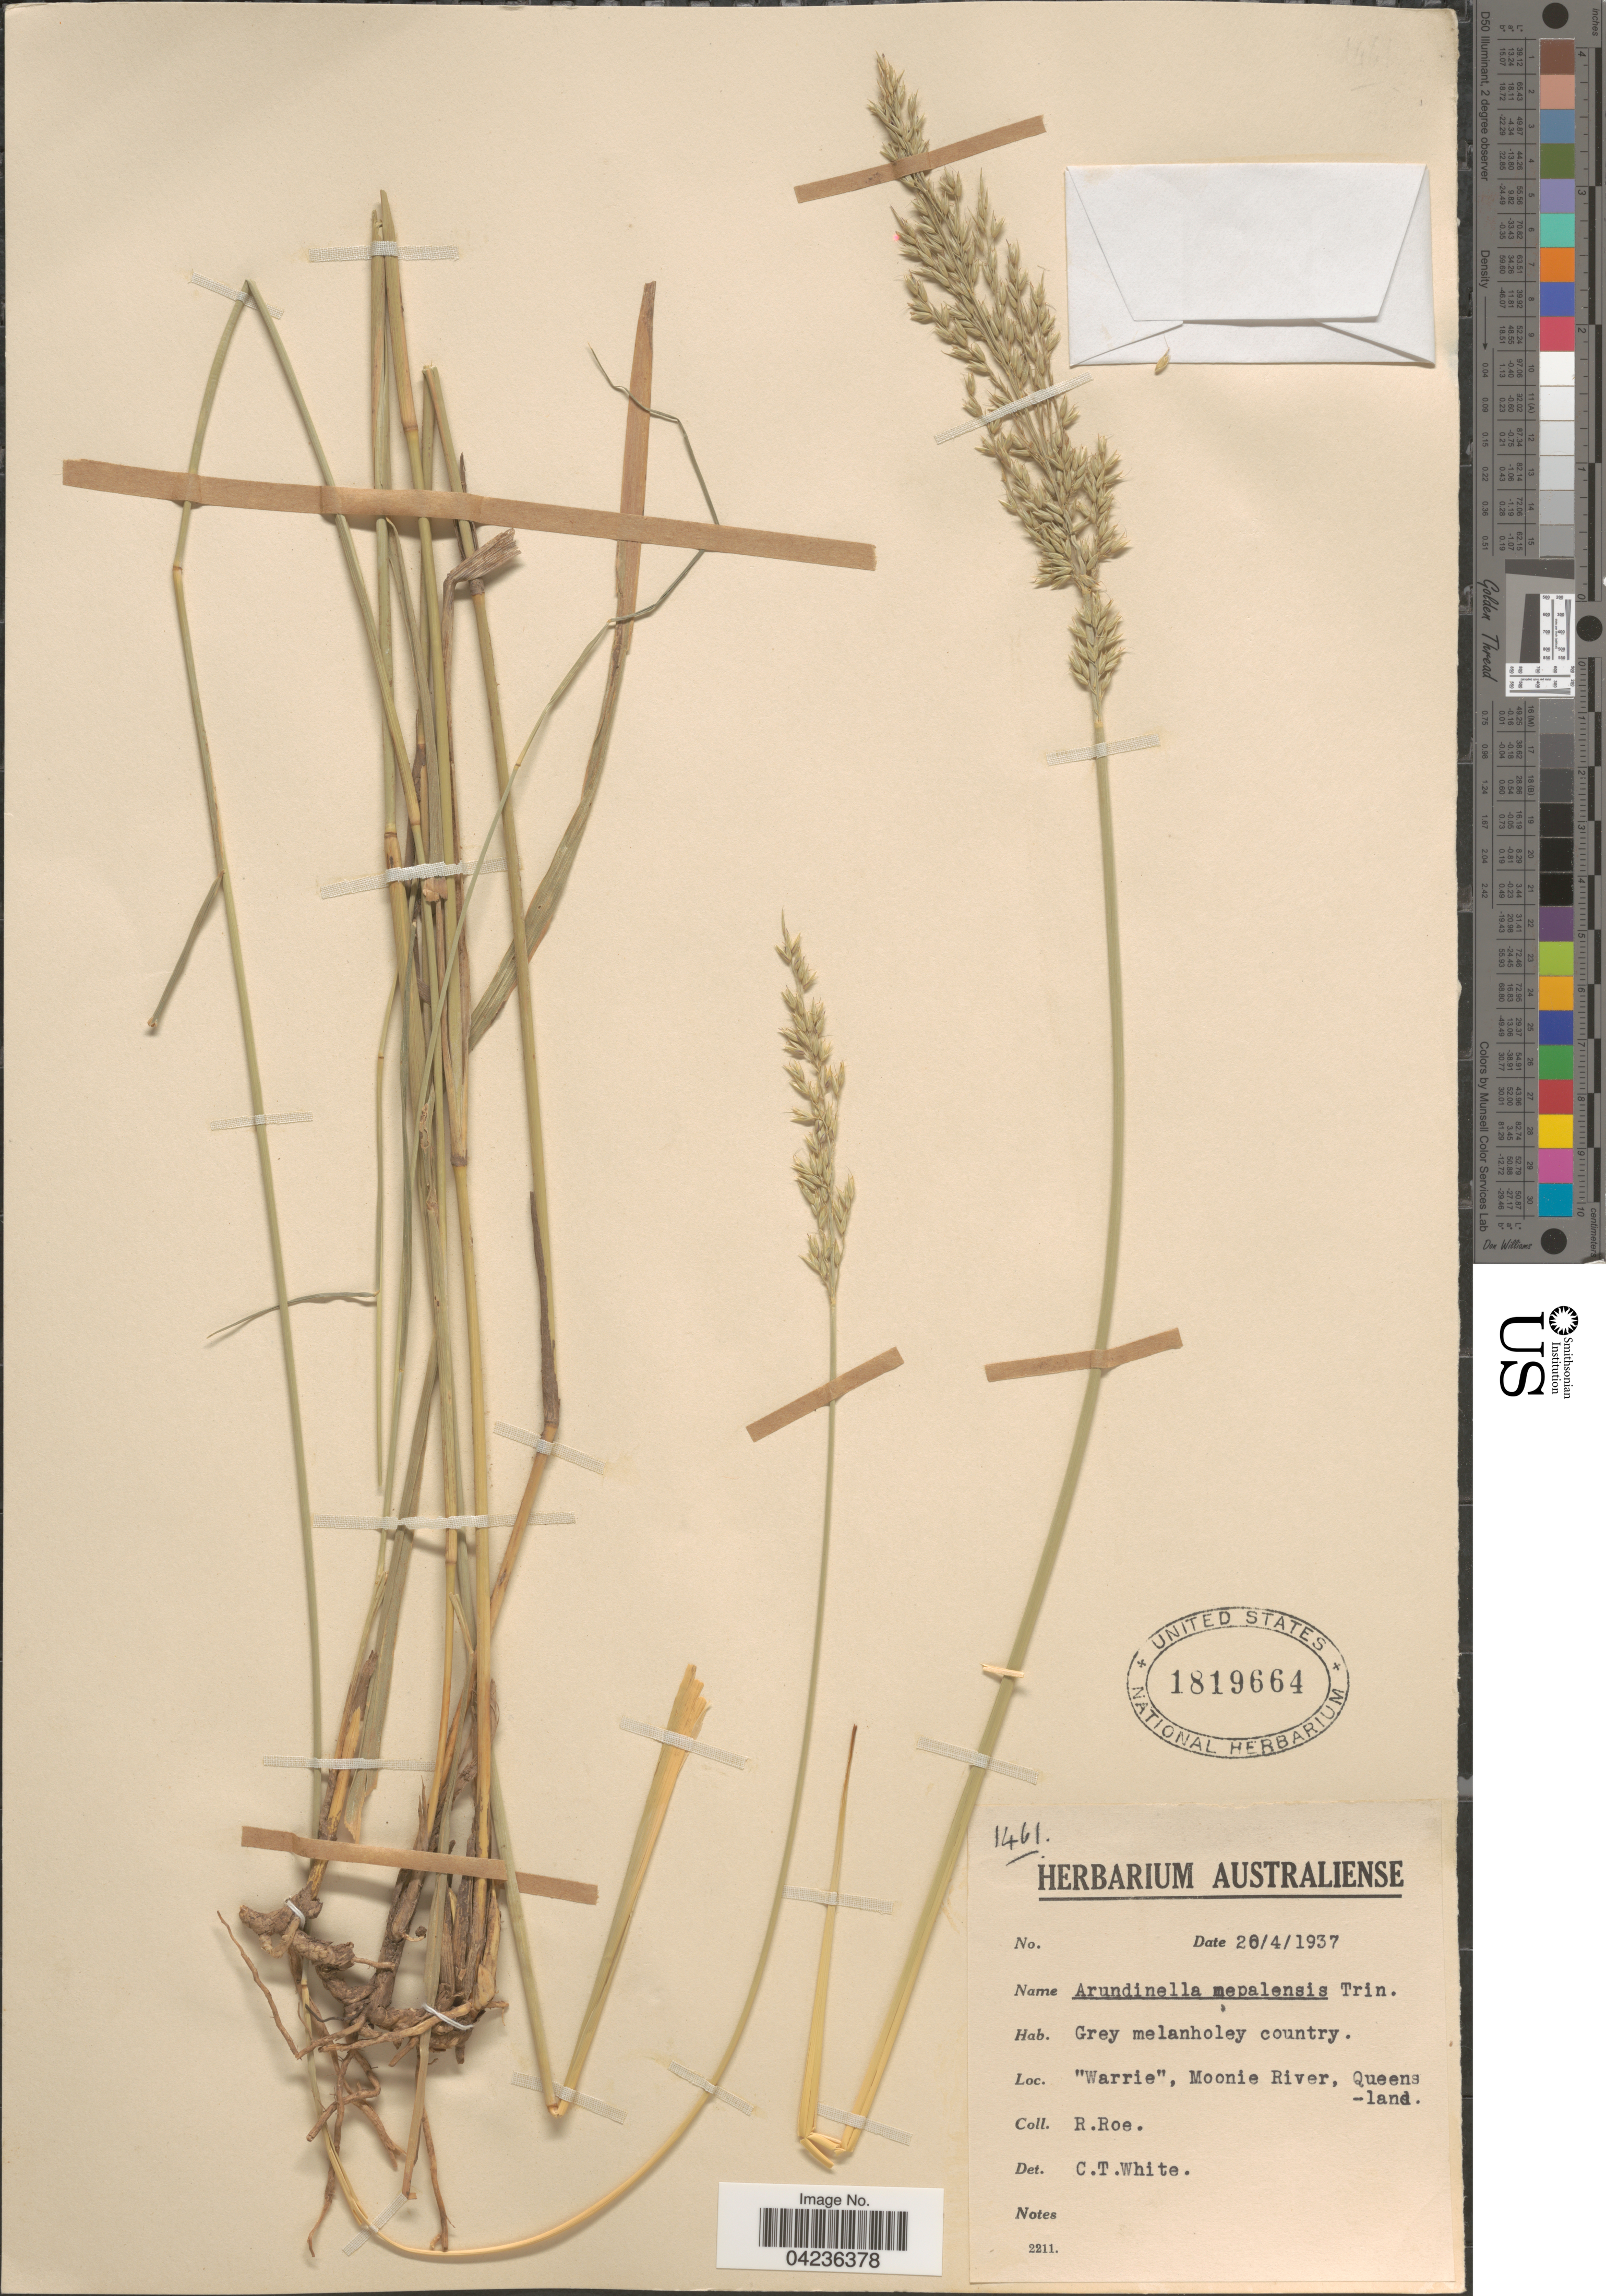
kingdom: Plantae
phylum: Tracheophyta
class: Liliopsida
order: Poales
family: Poaceae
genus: Arundinella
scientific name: Arundinella nepalensis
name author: Trin.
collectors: R. Roe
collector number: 1461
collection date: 1937-04-20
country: Australia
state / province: Queensland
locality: Warrie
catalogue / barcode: US 1819664